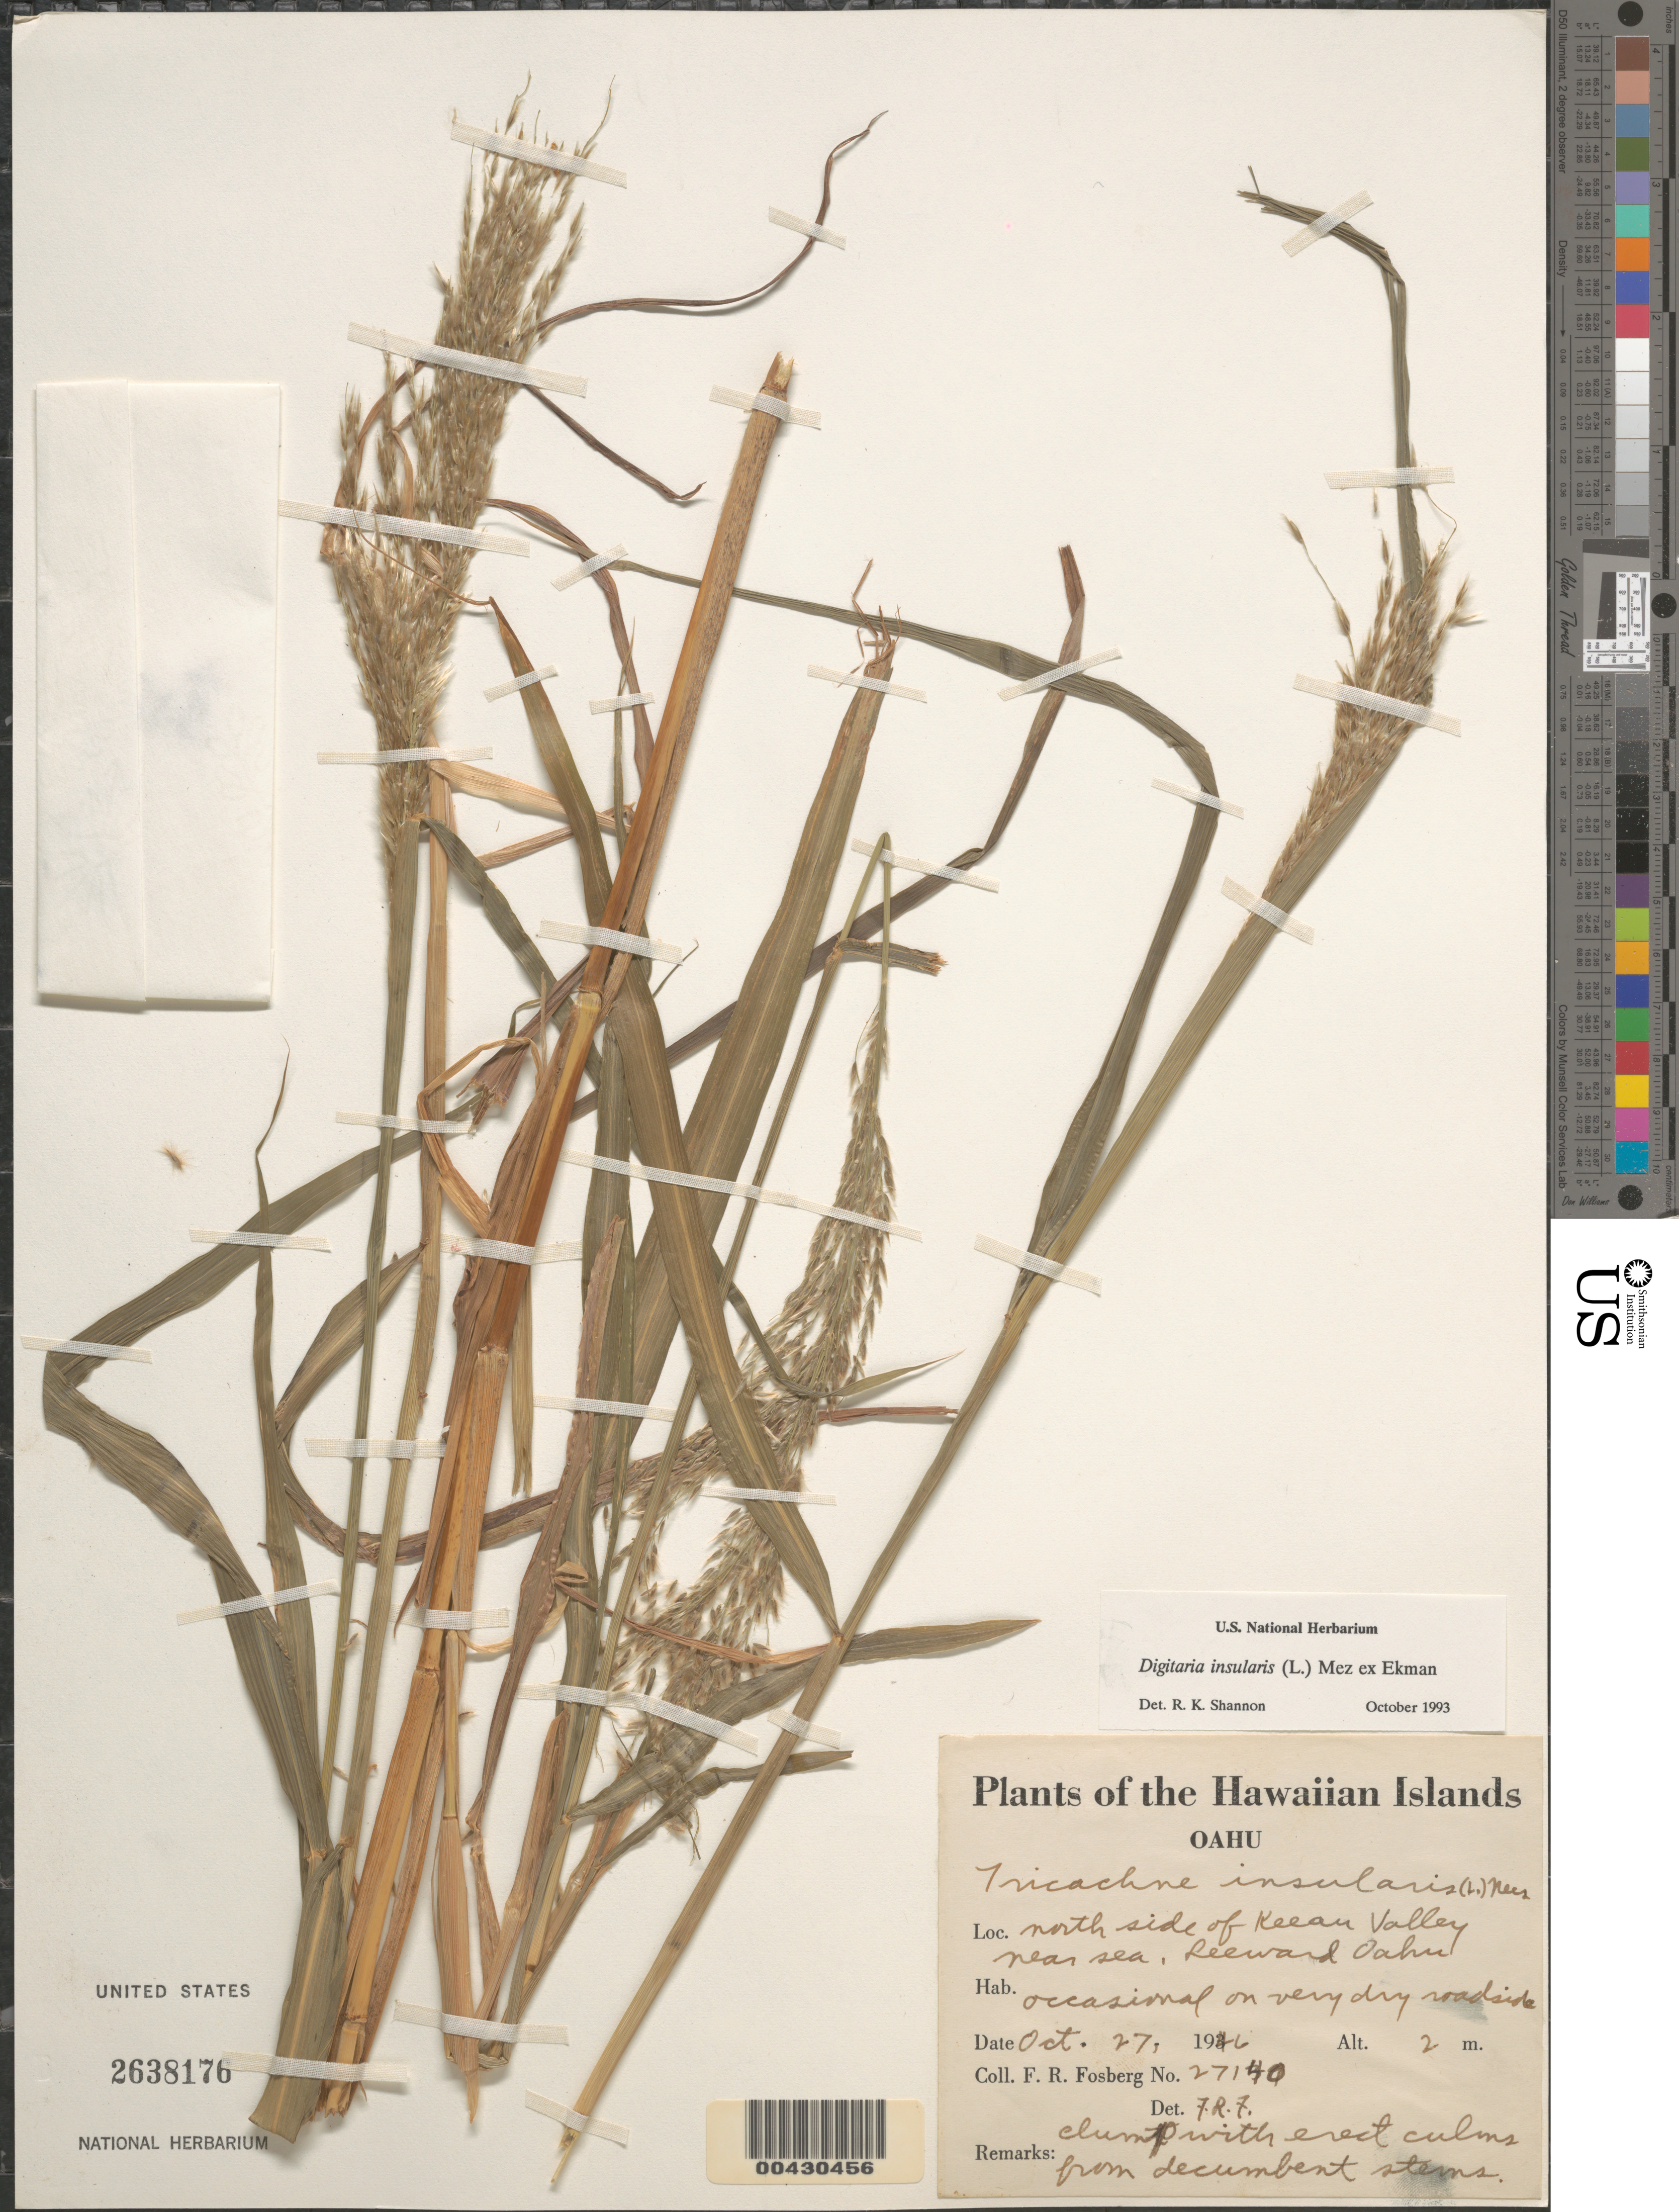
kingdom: Plantae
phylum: Tracheophyta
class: Liliopsida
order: Poales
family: Poaceae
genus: Digitaria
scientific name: Digitaria insularis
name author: (L.) Fedde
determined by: Shannon, R. K., (UNITED STATES)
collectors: F. R. Fosberg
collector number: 27140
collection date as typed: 27 Oct 1946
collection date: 1946-10-27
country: United States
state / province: Hawaii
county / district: Honolulu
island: Oahu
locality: North side of Keeau Valley, near sea, Leeward Oahu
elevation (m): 2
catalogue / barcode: US 2638176